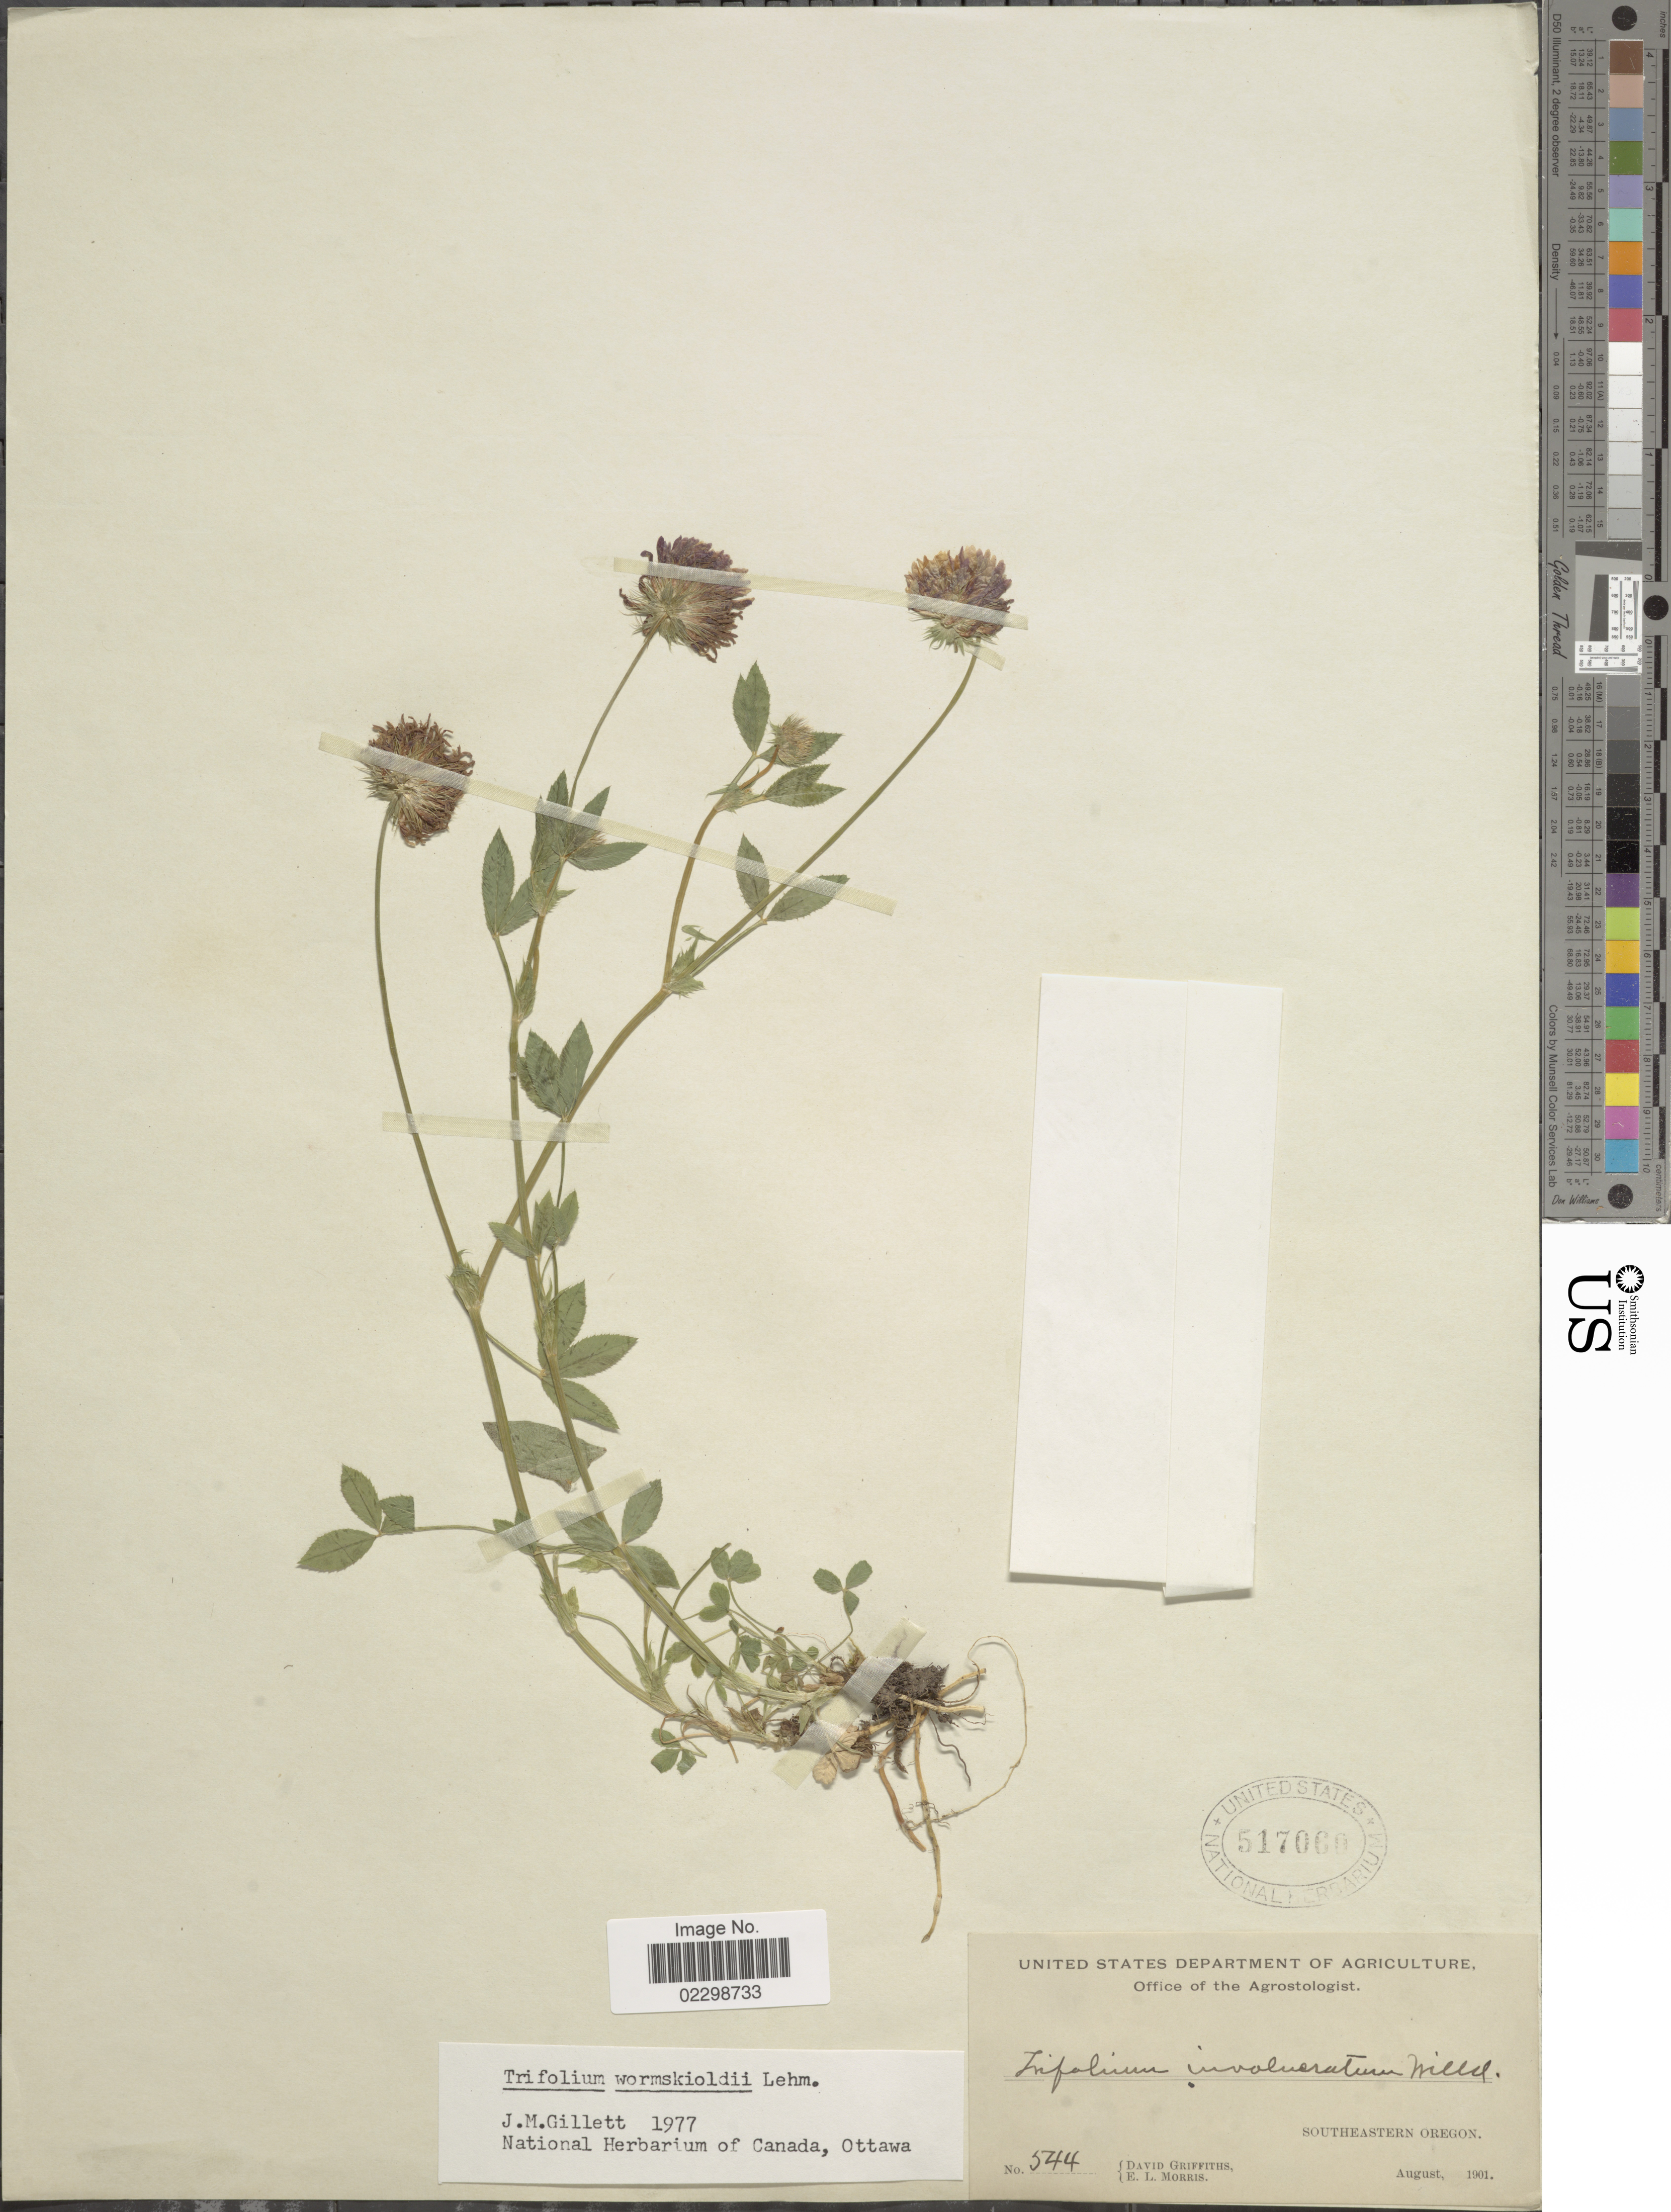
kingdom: Plantae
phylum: Tracheophyta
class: Magnoliopsida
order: Fabales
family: Fabaceae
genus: Trifolium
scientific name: Trifolium wormskioldii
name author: Lehm.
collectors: D. Griffiths & E. Morris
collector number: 544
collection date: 1901-08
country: United States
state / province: Oregon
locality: Southeastern Oregon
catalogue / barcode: US 517060